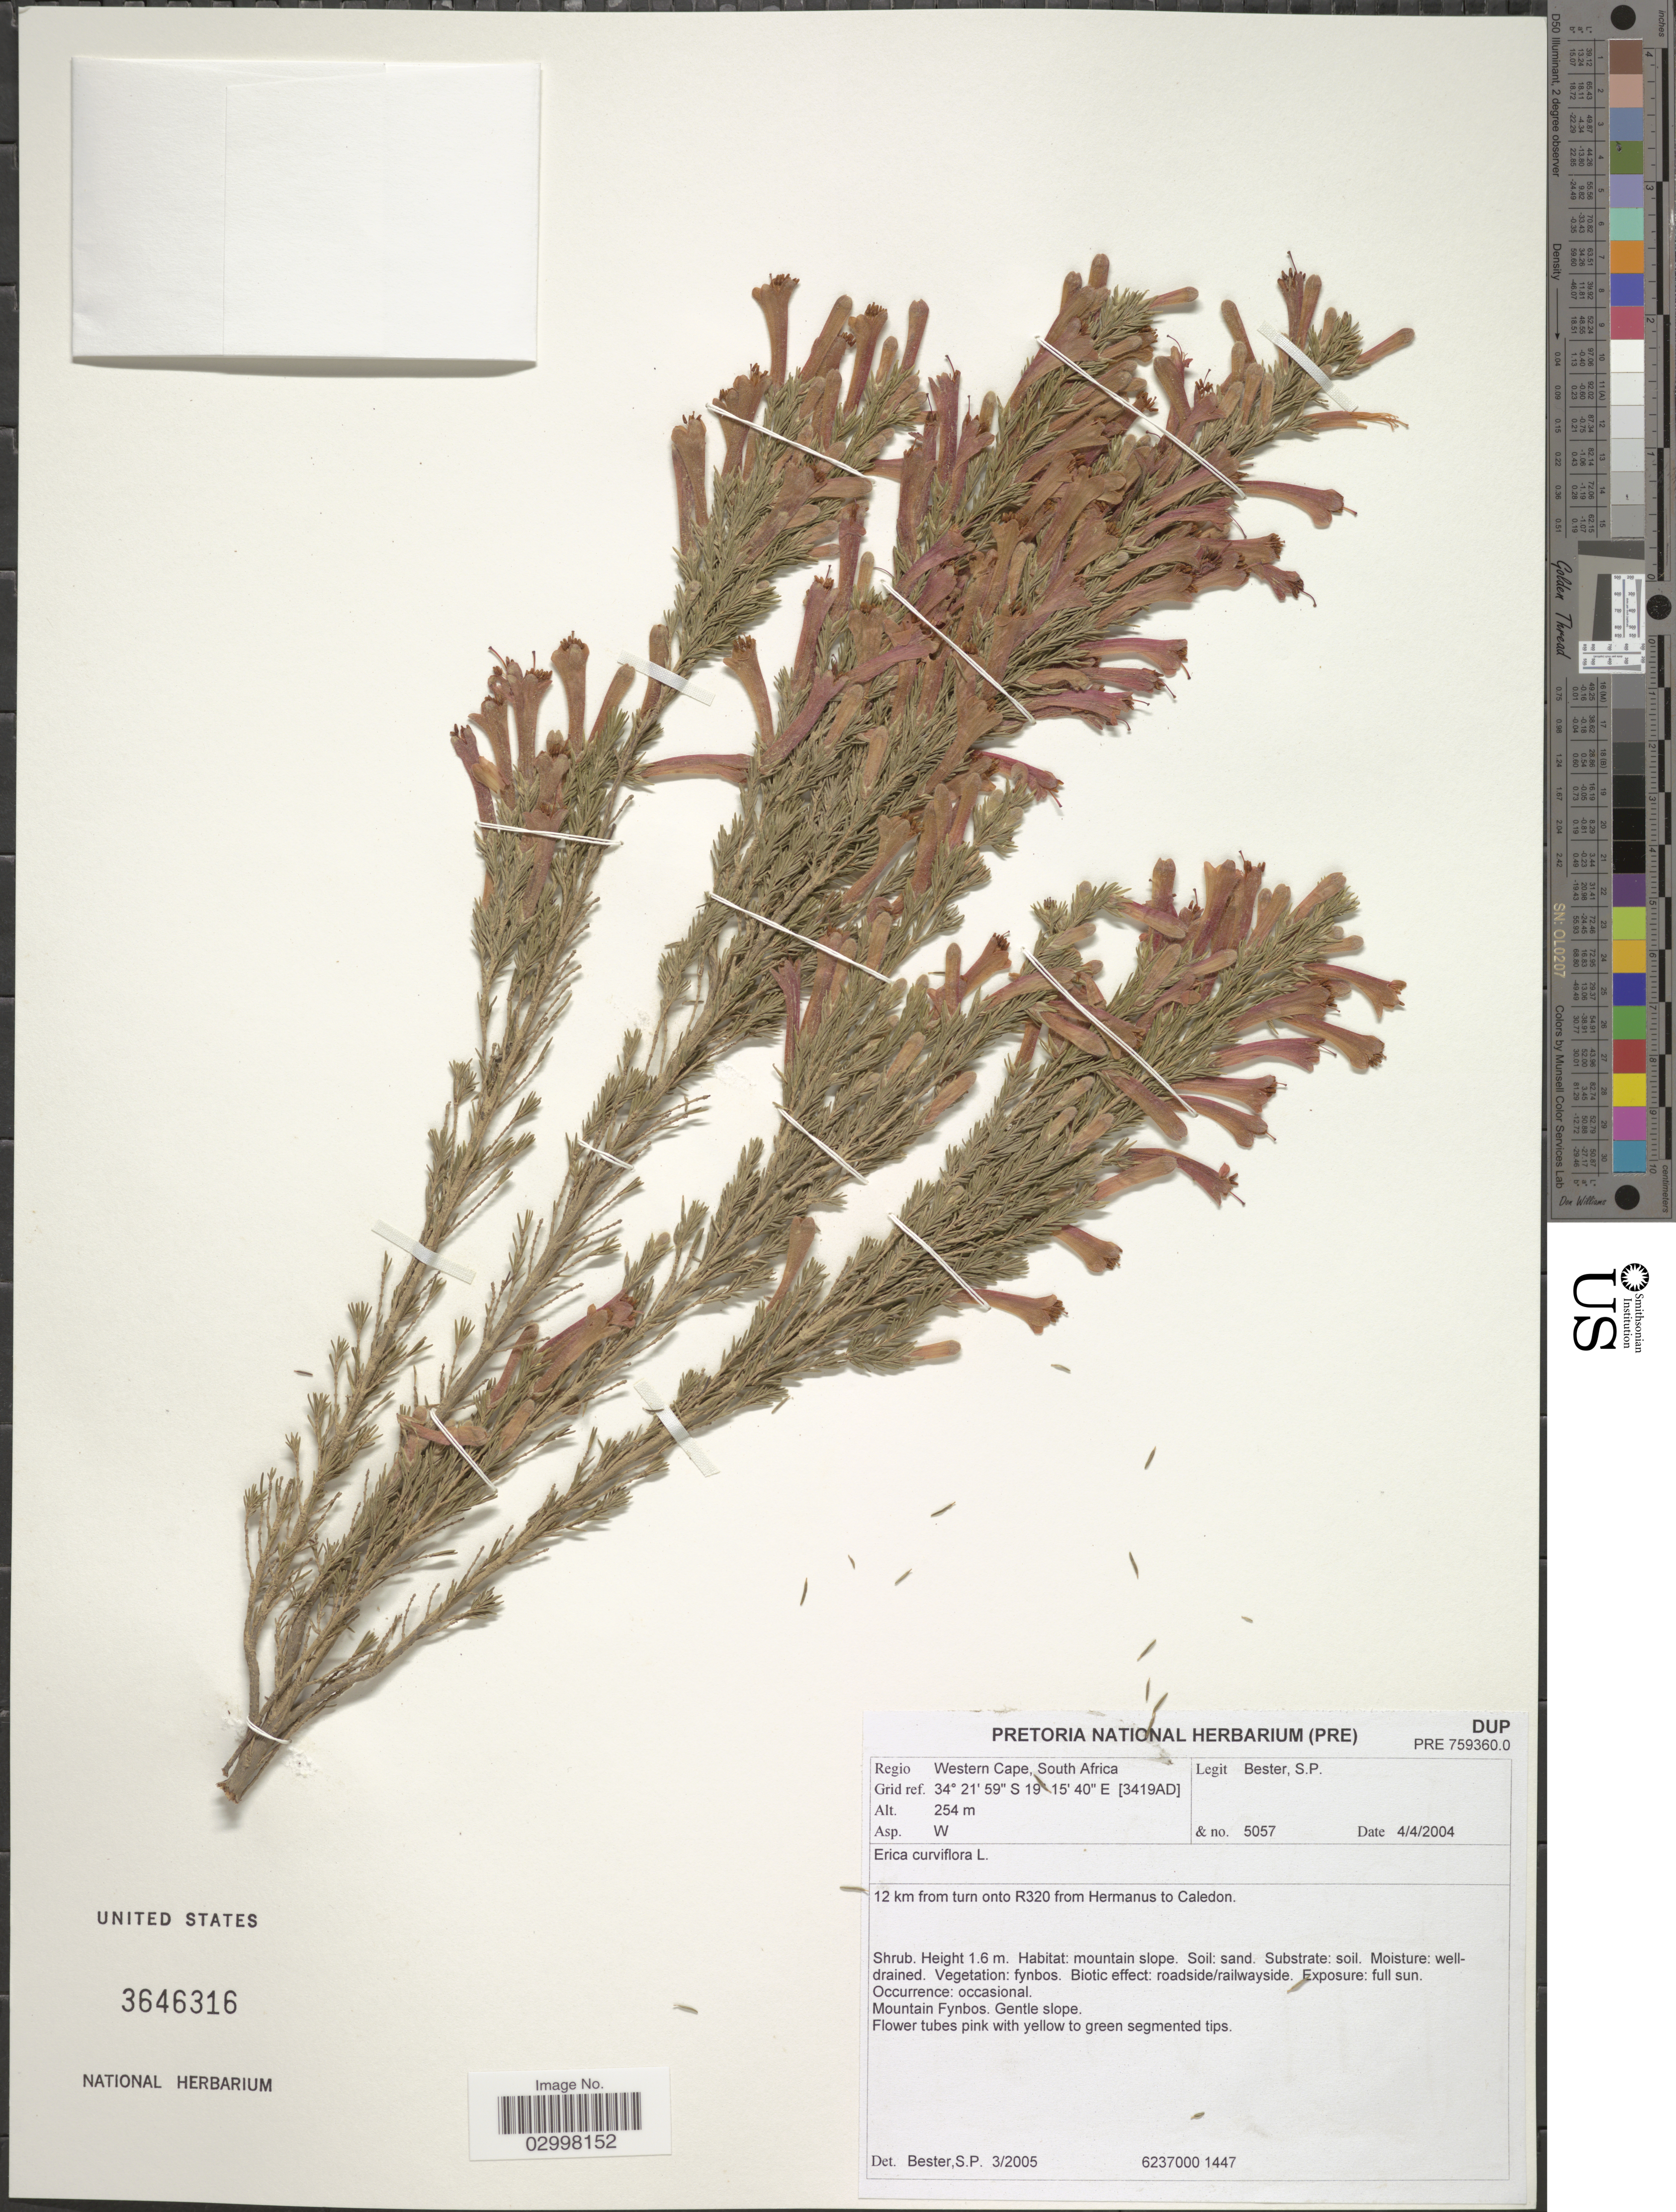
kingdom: Plantae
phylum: Tracheophyta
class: Magnoliopsida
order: Ericales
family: Ericaceae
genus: Erica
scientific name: Erica curviflora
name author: L.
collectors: S. Bester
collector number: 5057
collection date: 2004-04-04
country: South Africa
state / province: Western Cape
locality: Regio Western Cape. Grid ref. [3419AD]. 12 km from turn onto R320 from Hermanus to Caledon.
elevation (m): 254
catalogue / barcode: US 3646316